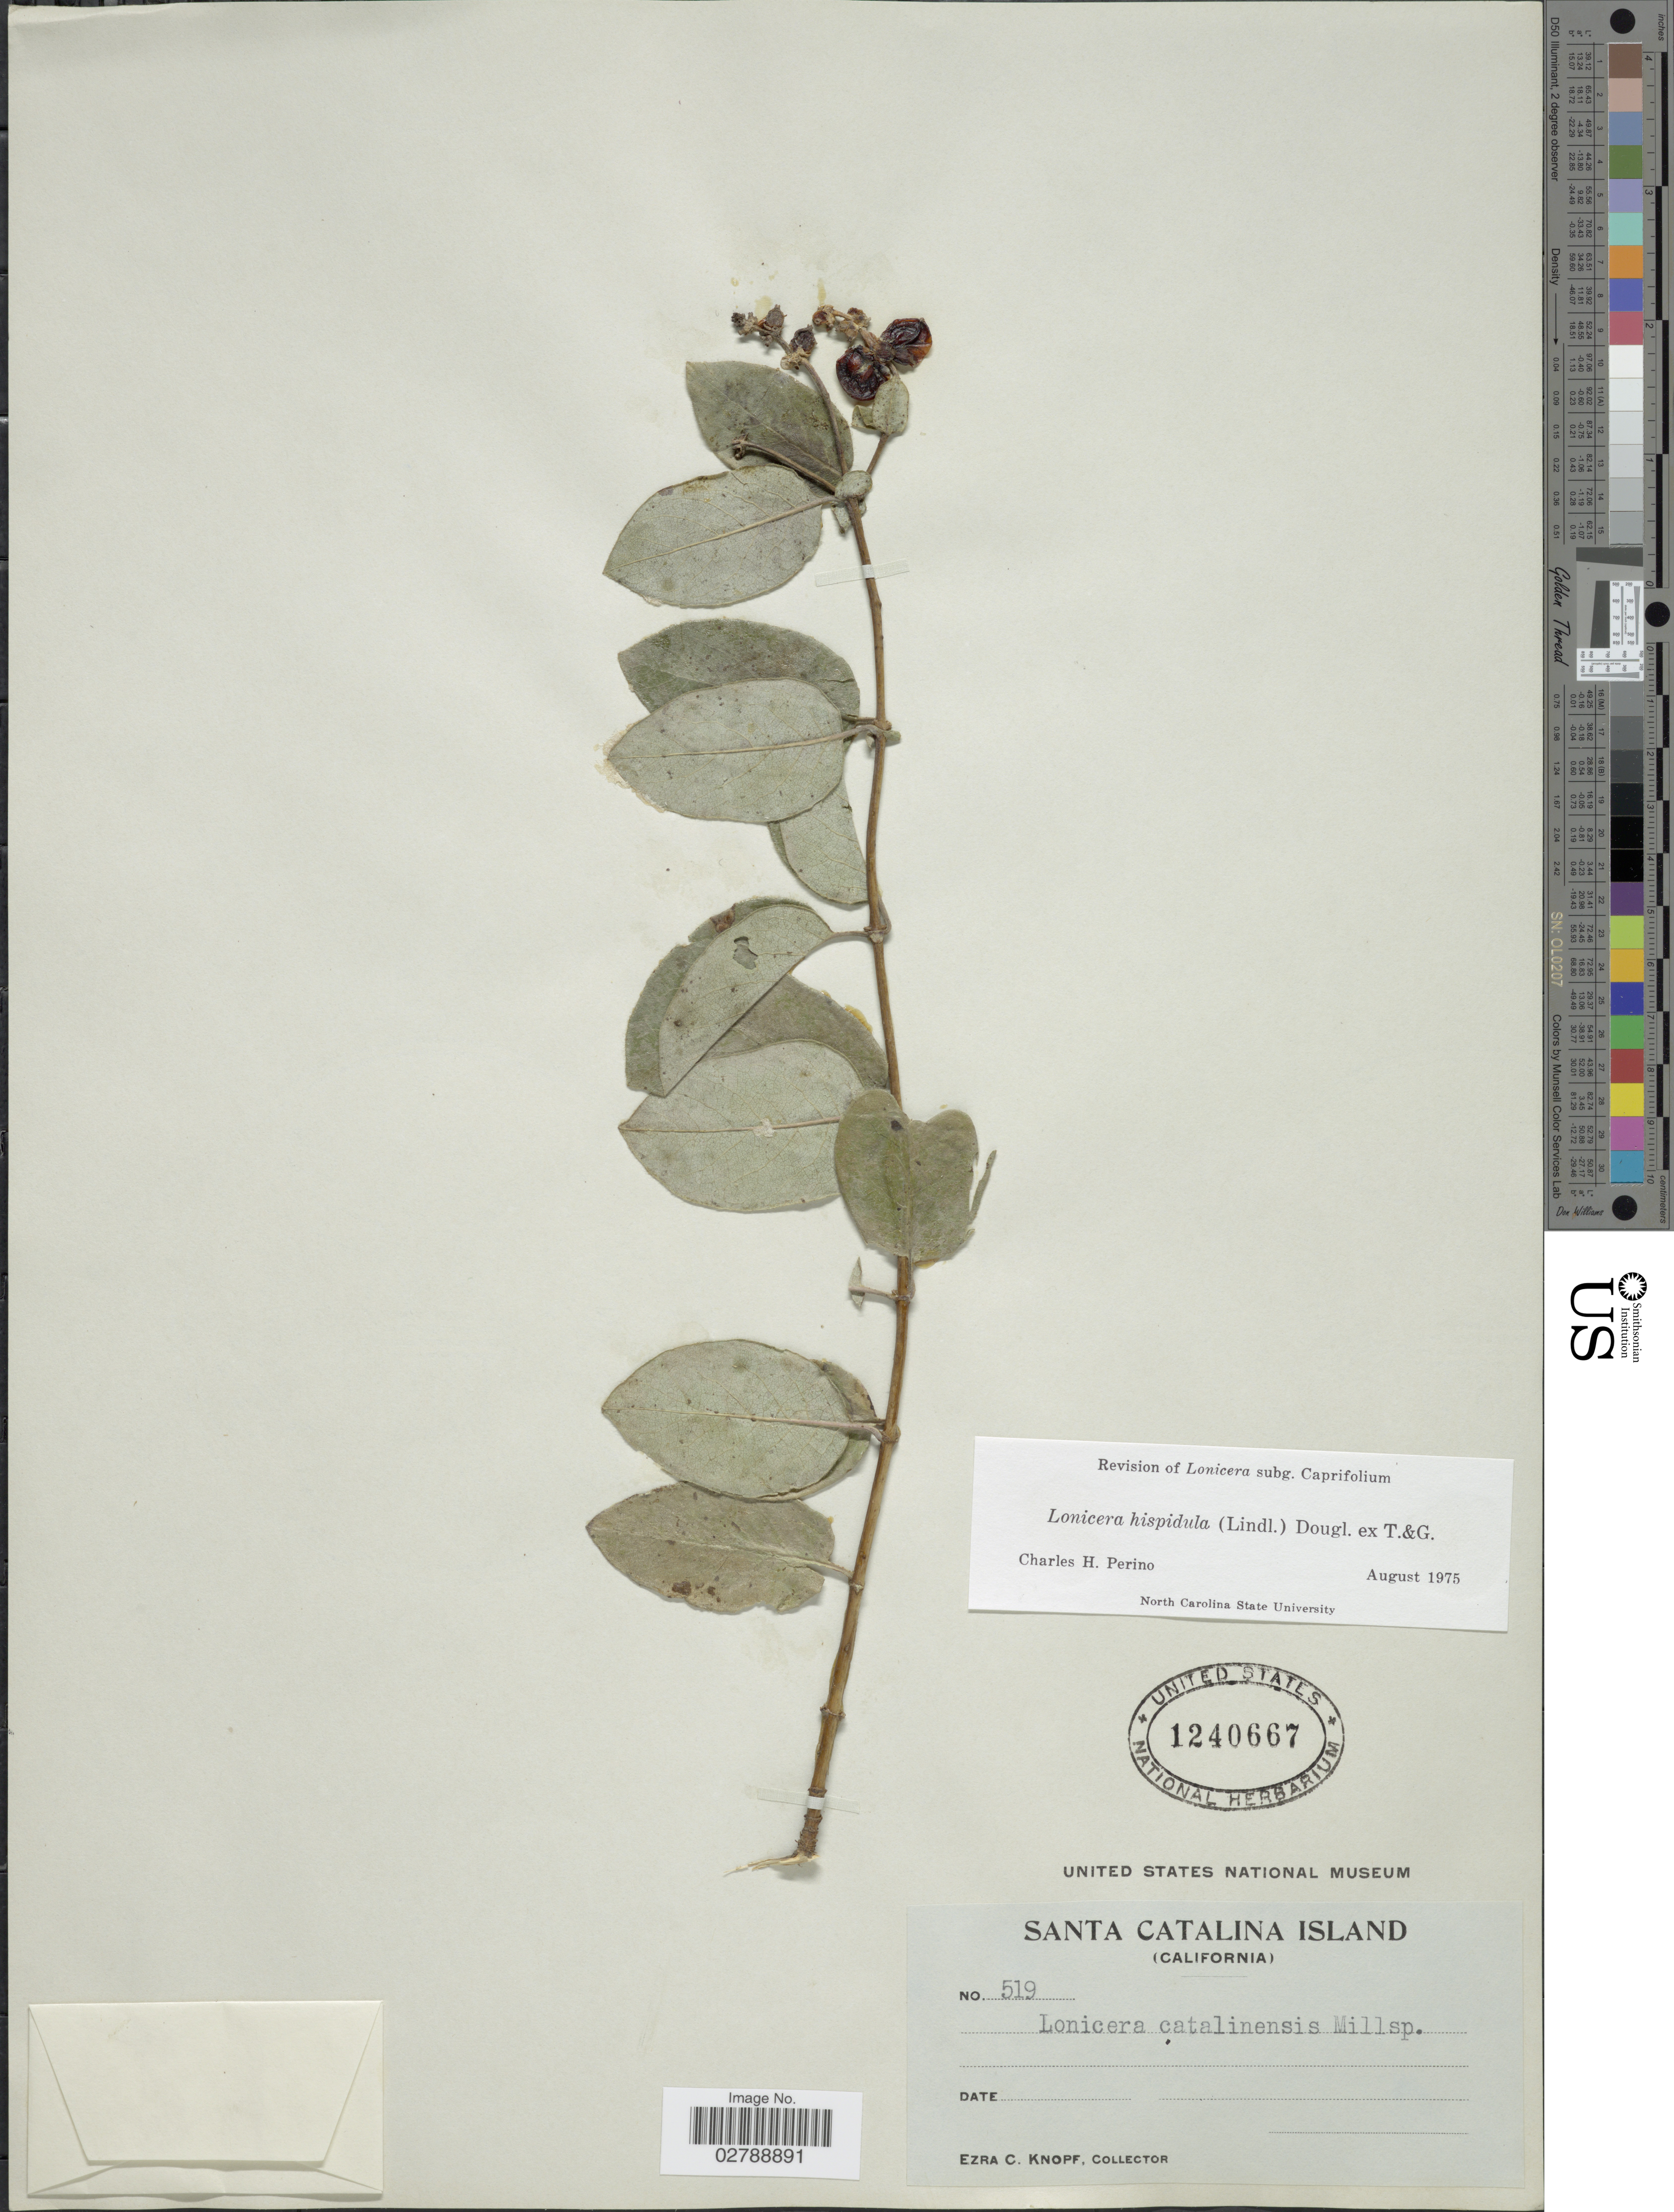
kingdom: Plantae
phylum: Tracheophyta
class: Magnoliopsida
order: Dipsacales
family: Caprifoliaceae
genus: Lonicera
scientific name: Lonicera catalinensis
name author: Millsp.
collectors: E. Knopf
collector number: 519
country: United States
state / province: California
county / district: Los Angeles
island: Santa Catalina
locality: Santa Catalina Island.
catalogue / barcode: US 1240667